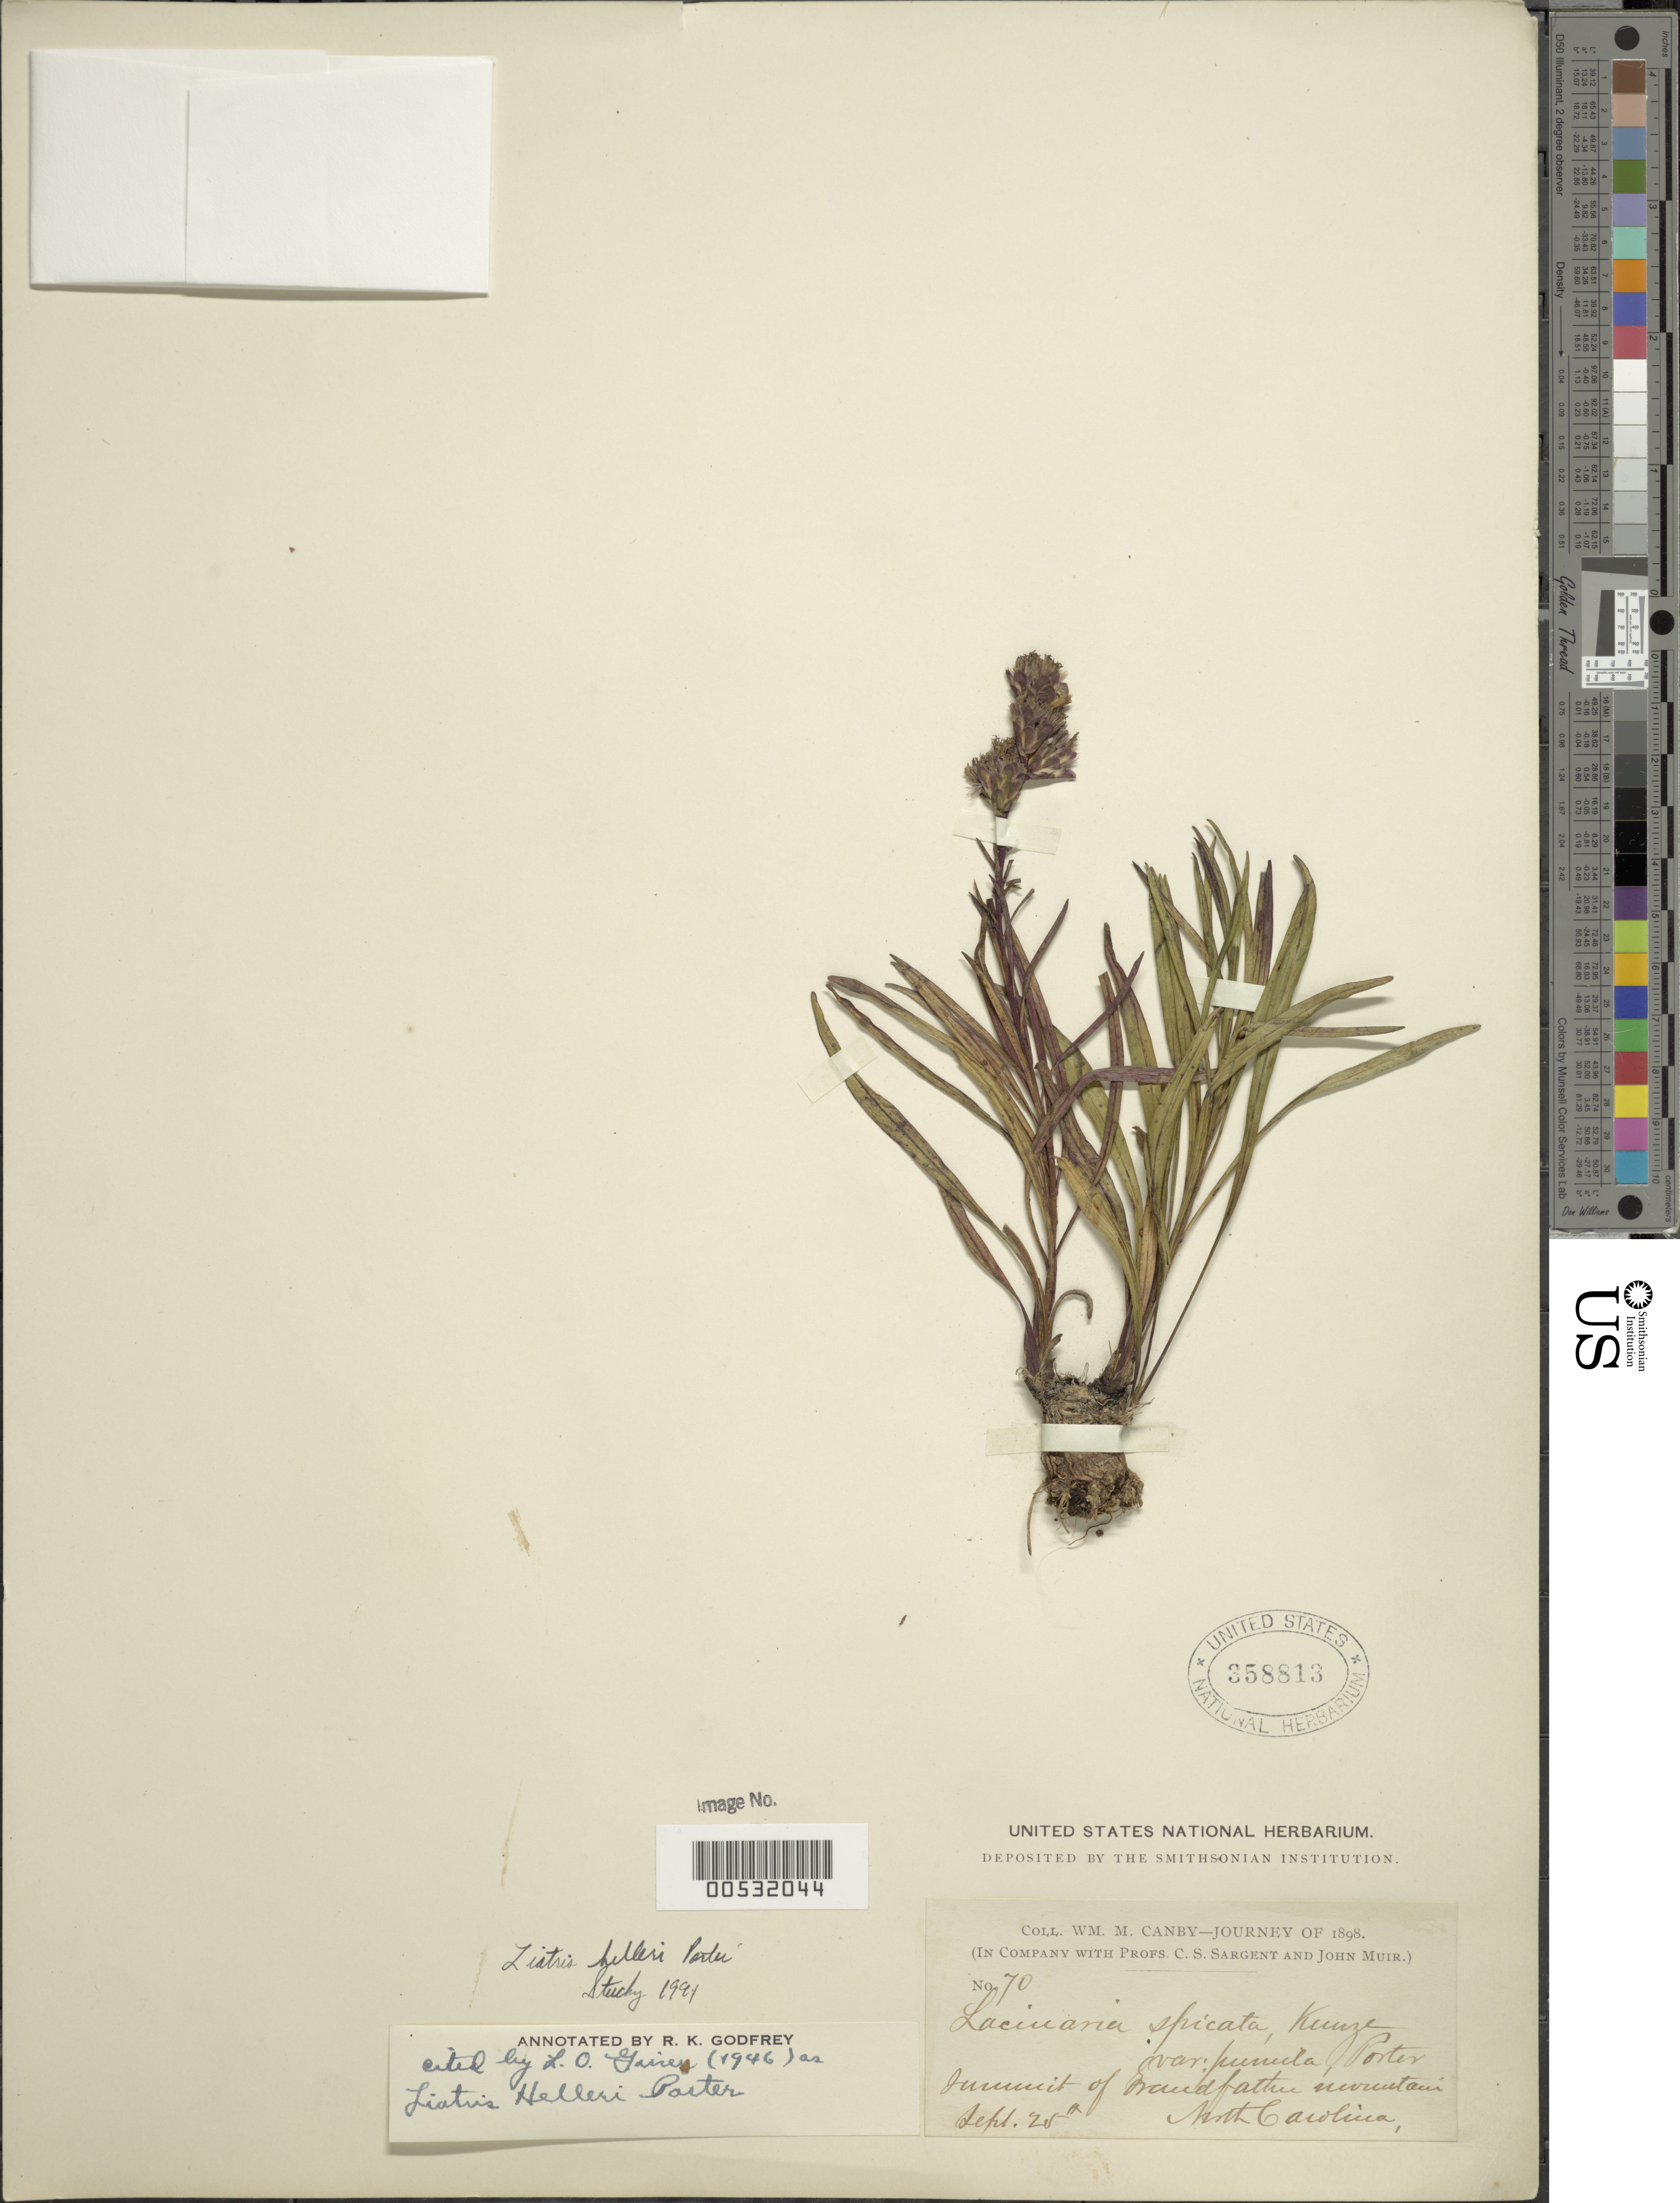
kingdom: Plantae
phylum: Tracheophyta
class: Magnoliopsida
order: Asterales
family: Asteraceae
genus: Liatris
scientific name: Liatris helleri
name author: Porter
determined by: Stucky, J.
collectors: W. M. Canby, C. S. Sargent & J. Muir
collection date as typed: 25 Sep 1898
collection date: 1898-09-25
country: United States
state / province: North Carolina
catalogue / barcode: US 358813